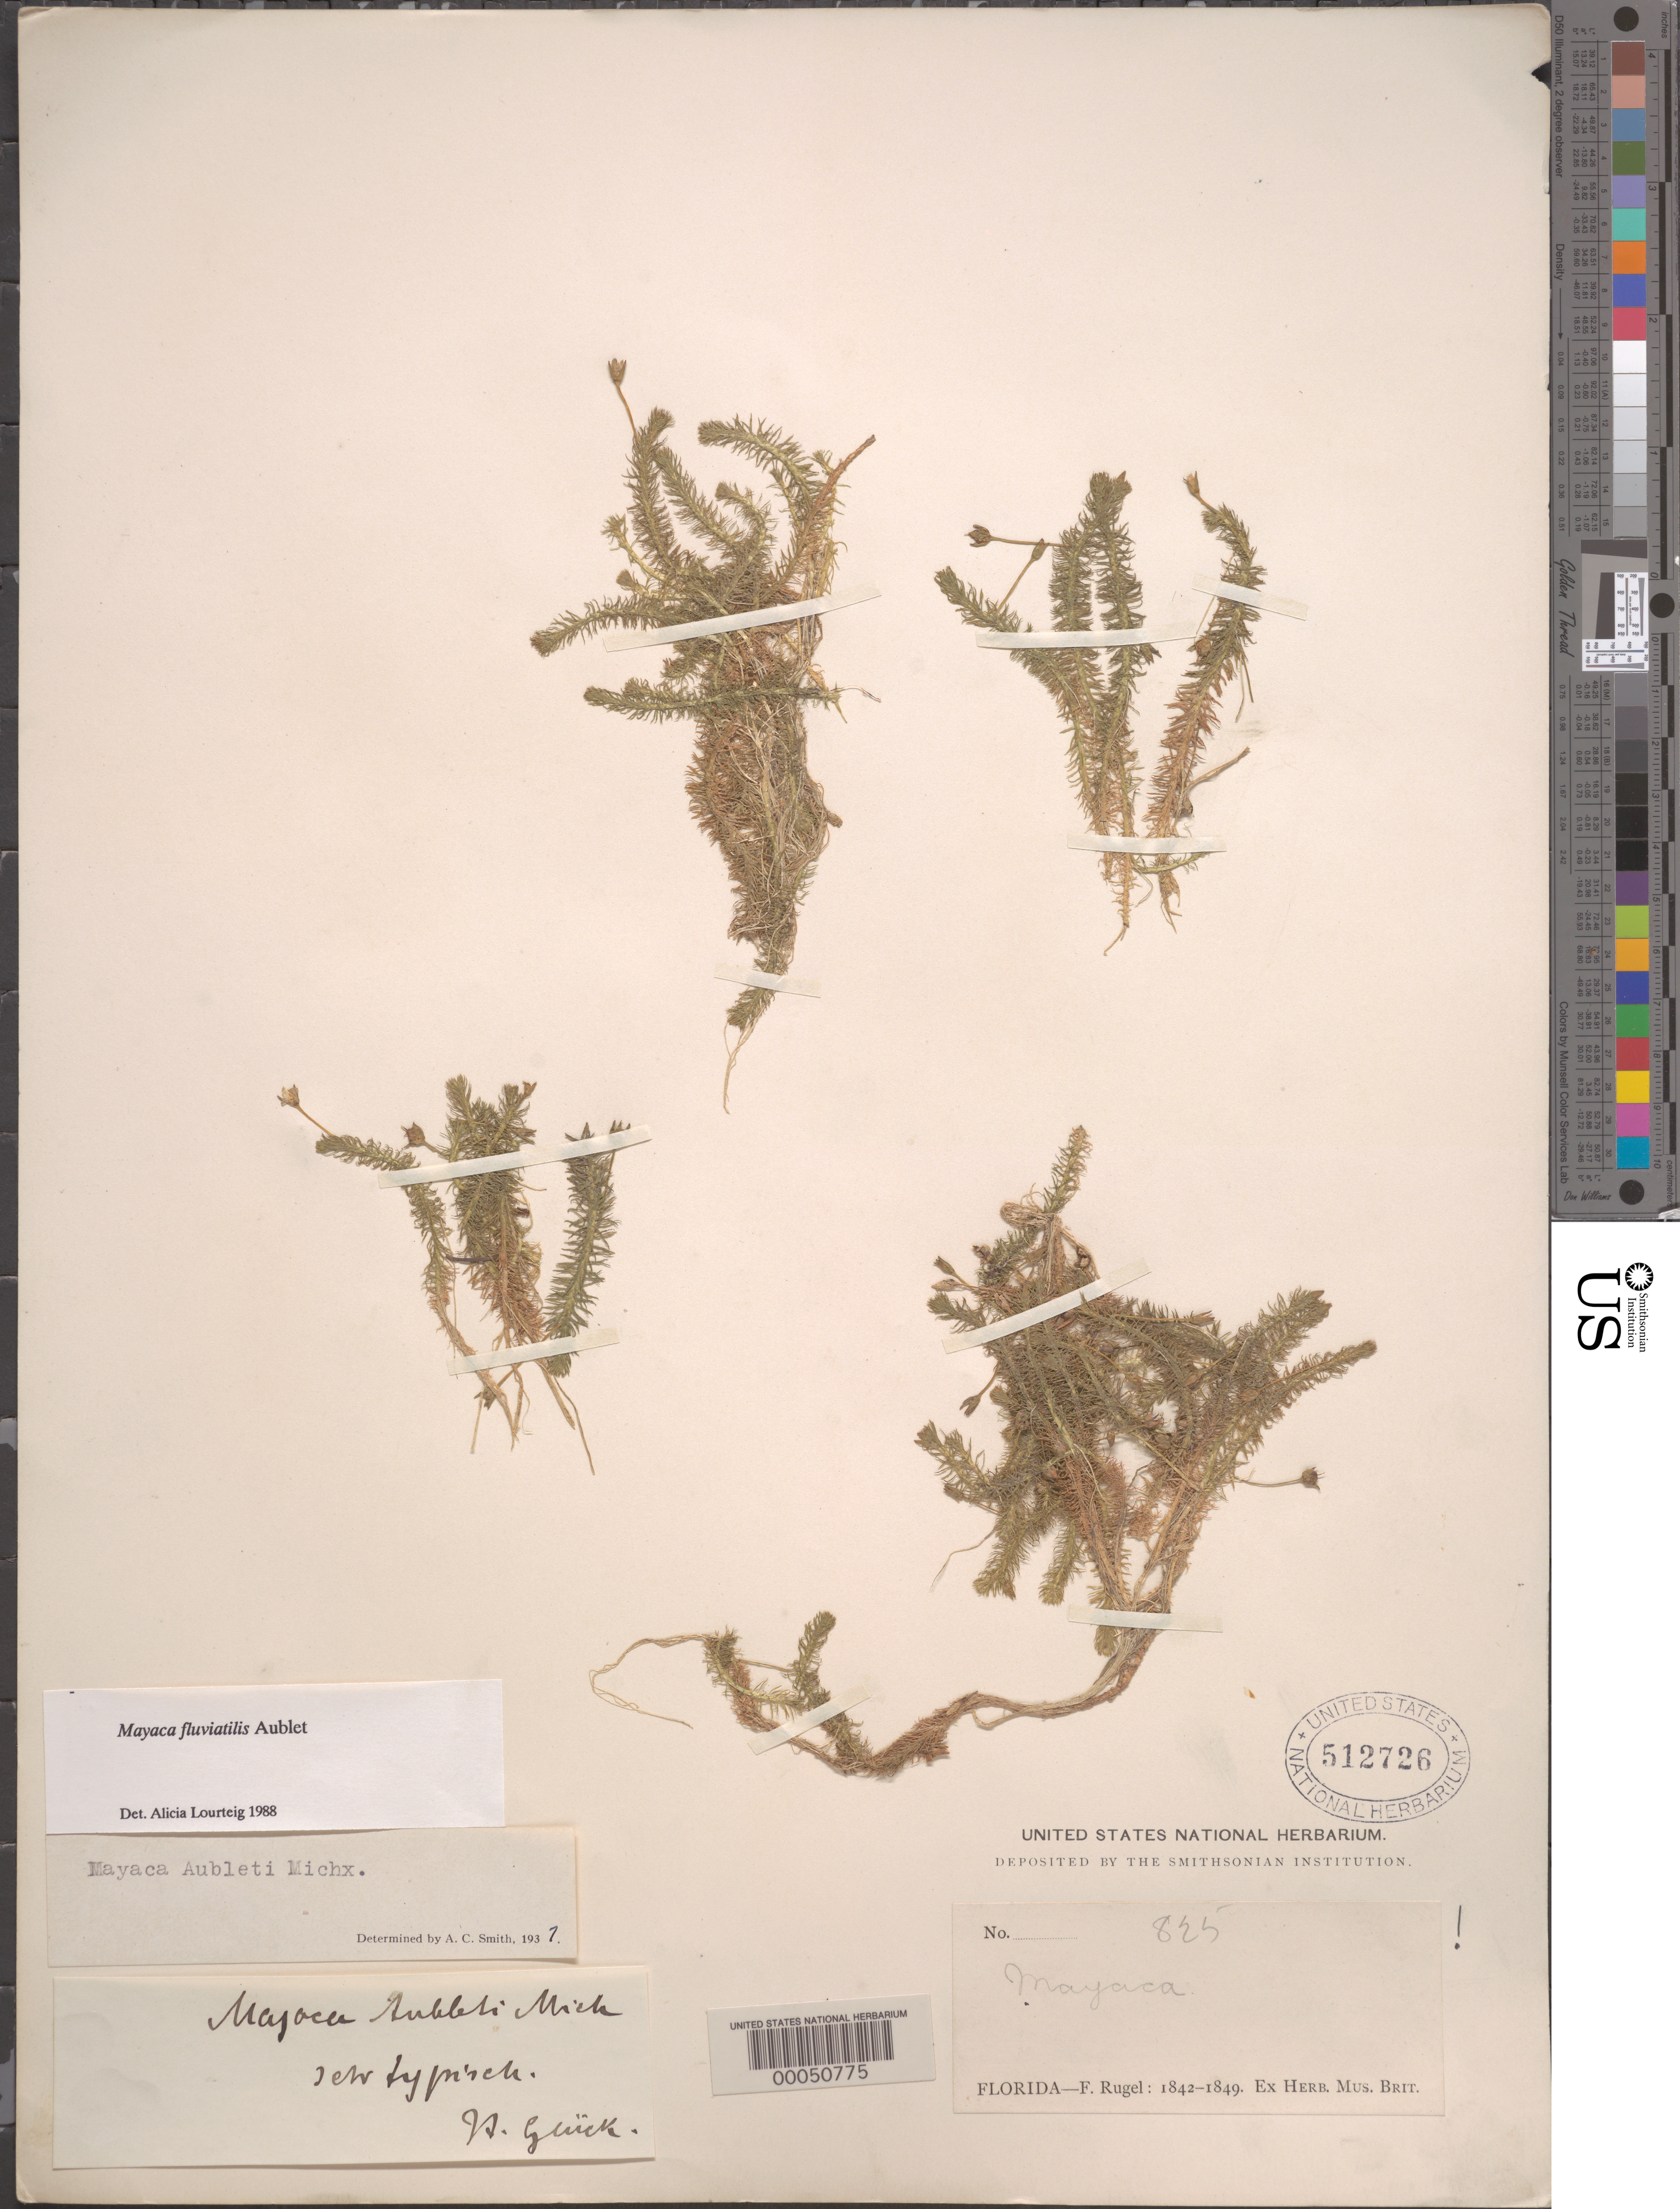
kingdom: Plantae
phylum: Tracheophyta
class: Liliopsida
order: Poales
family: Mayacaceae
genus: Mayaca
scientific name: Mayaca fluviatilis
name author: Aubl.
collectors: F. Rugel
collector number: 825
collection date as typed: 1842 to -- --- 1849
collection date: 1842/1849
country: United States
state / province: Florida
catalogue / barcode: US 512726